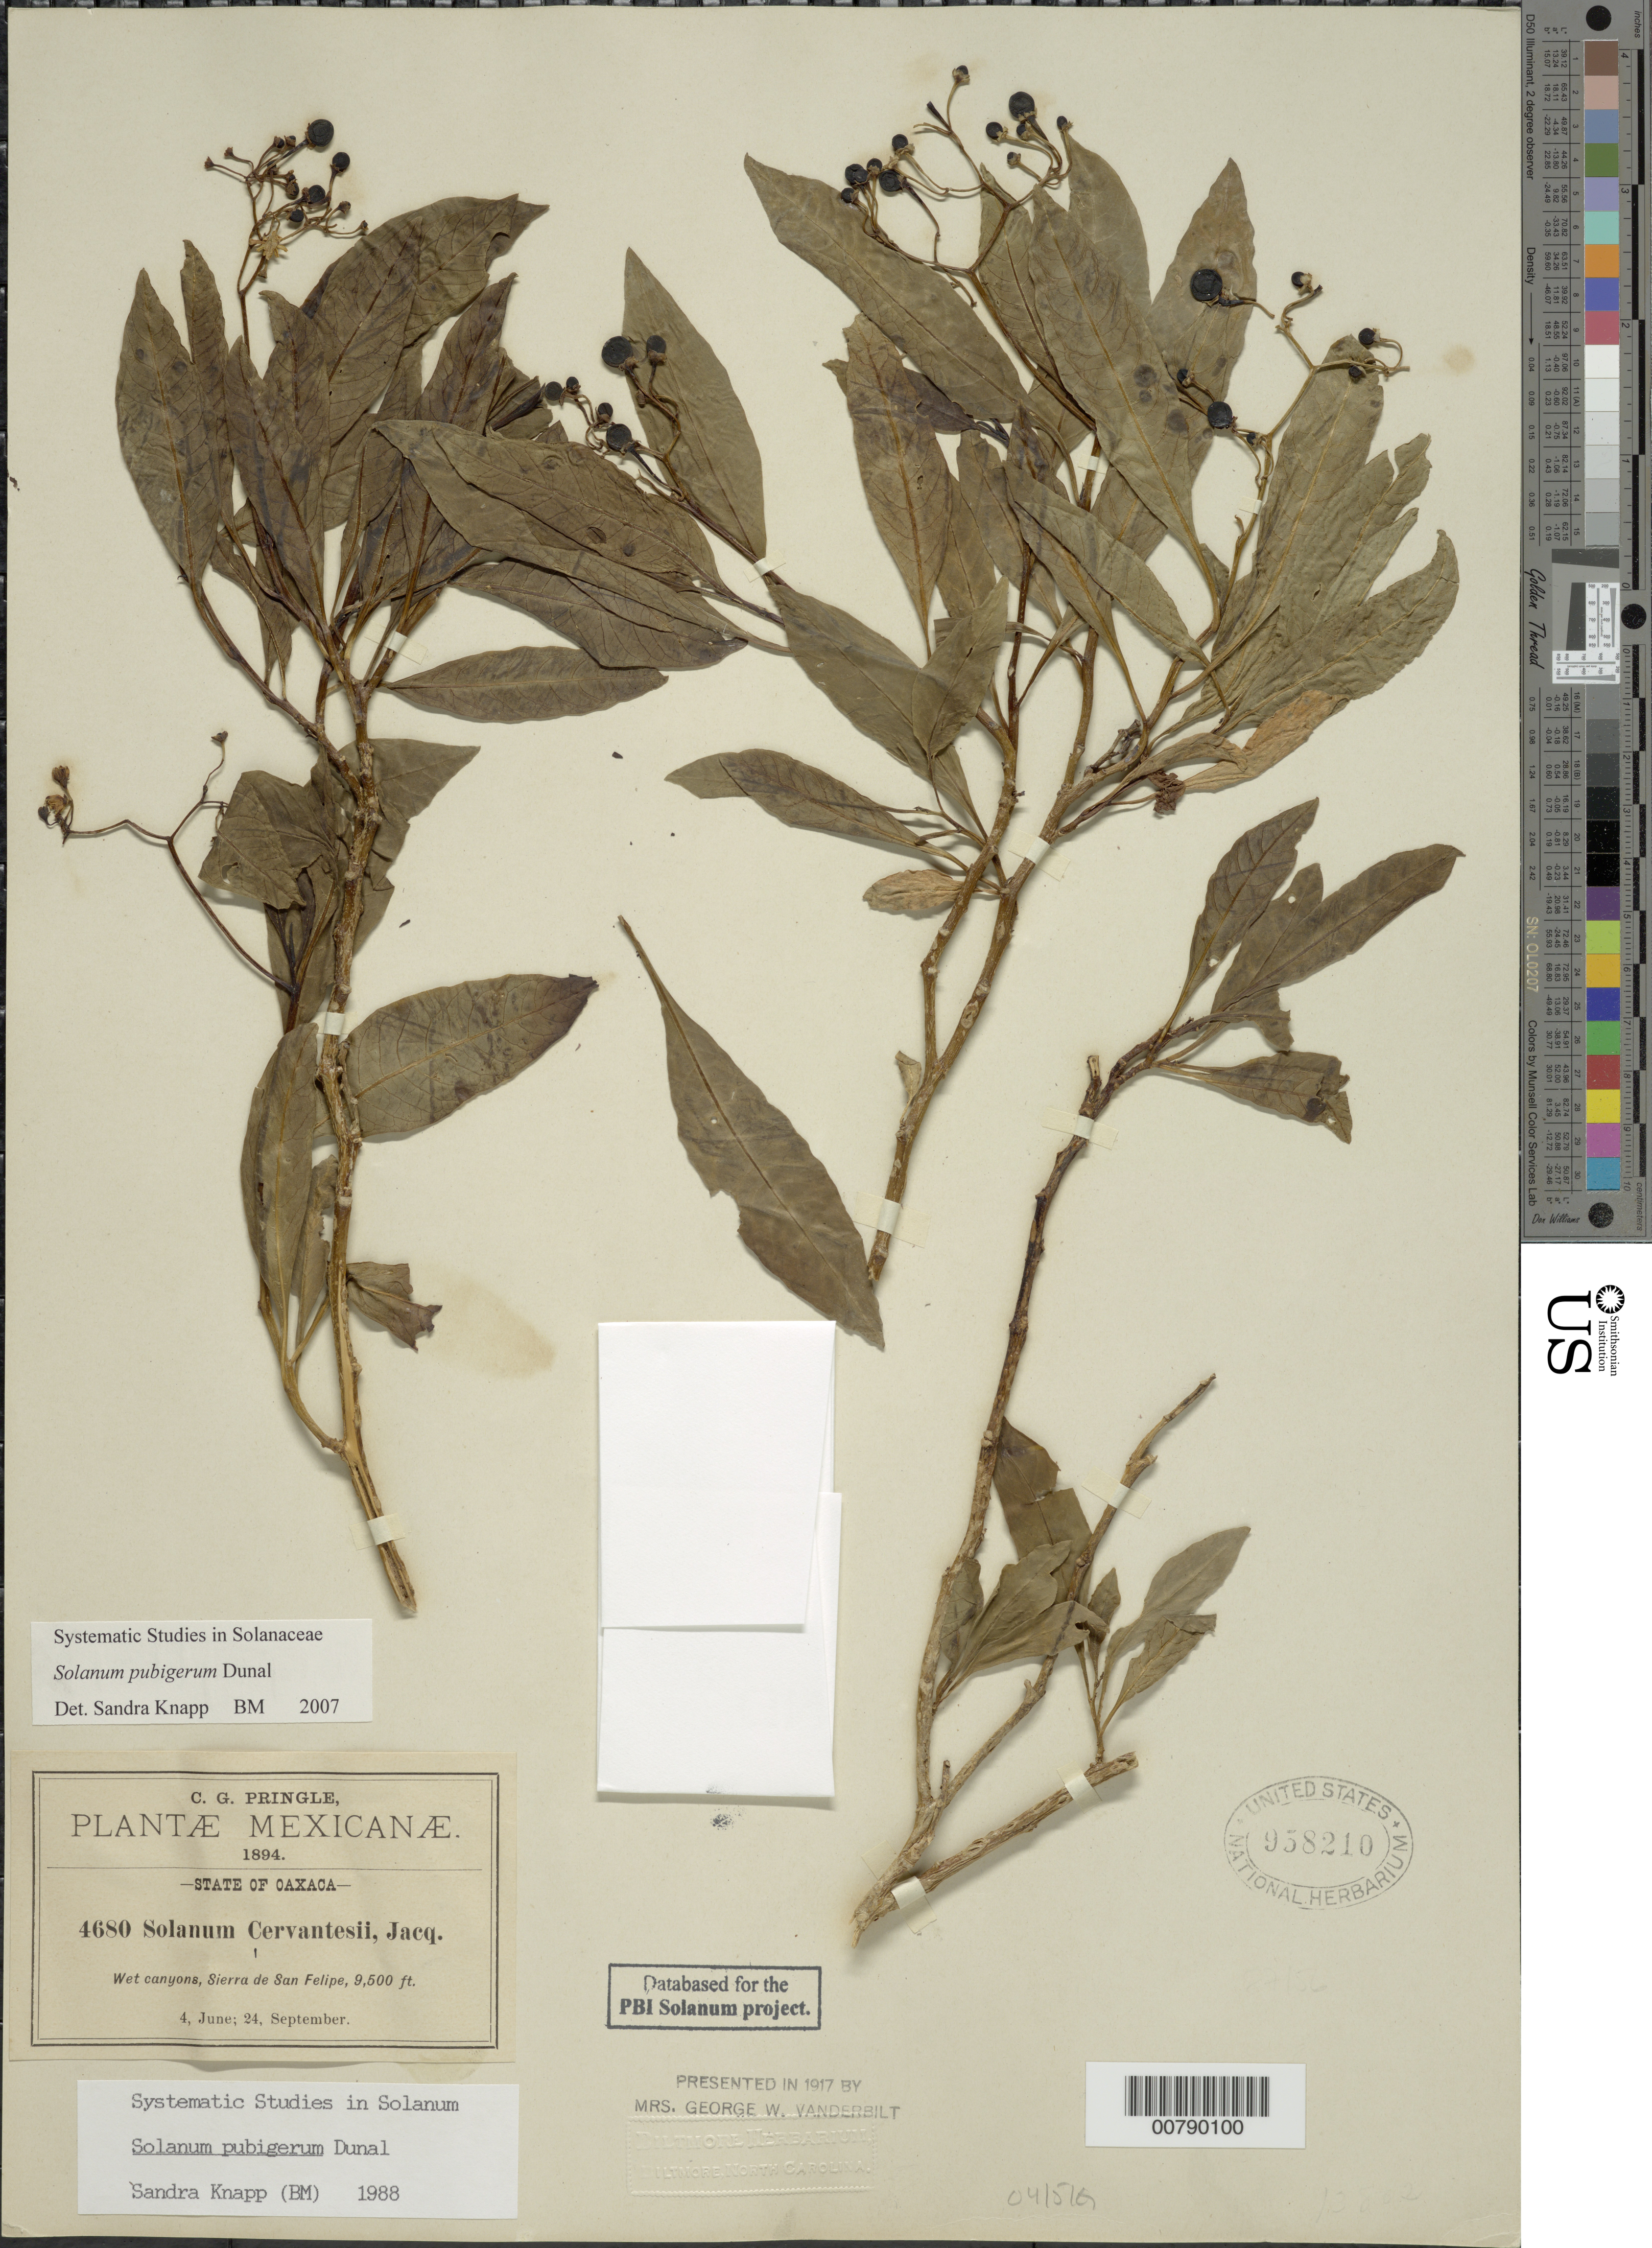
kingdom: Plantae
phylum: Tracheophyta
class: Magnoliopsida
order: Solanales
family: Solanaceae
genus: Solanum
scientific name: Solanum pubigerum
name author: Dunal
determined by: Knapp, S. D.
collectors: C. G. Pringle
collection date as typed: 4 Jun 1894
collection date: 1894-06-04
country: Mexico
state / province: Oaxaca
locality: Sierra de San Felipe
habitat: wet canyons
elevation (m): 2896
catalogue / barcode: US 958210